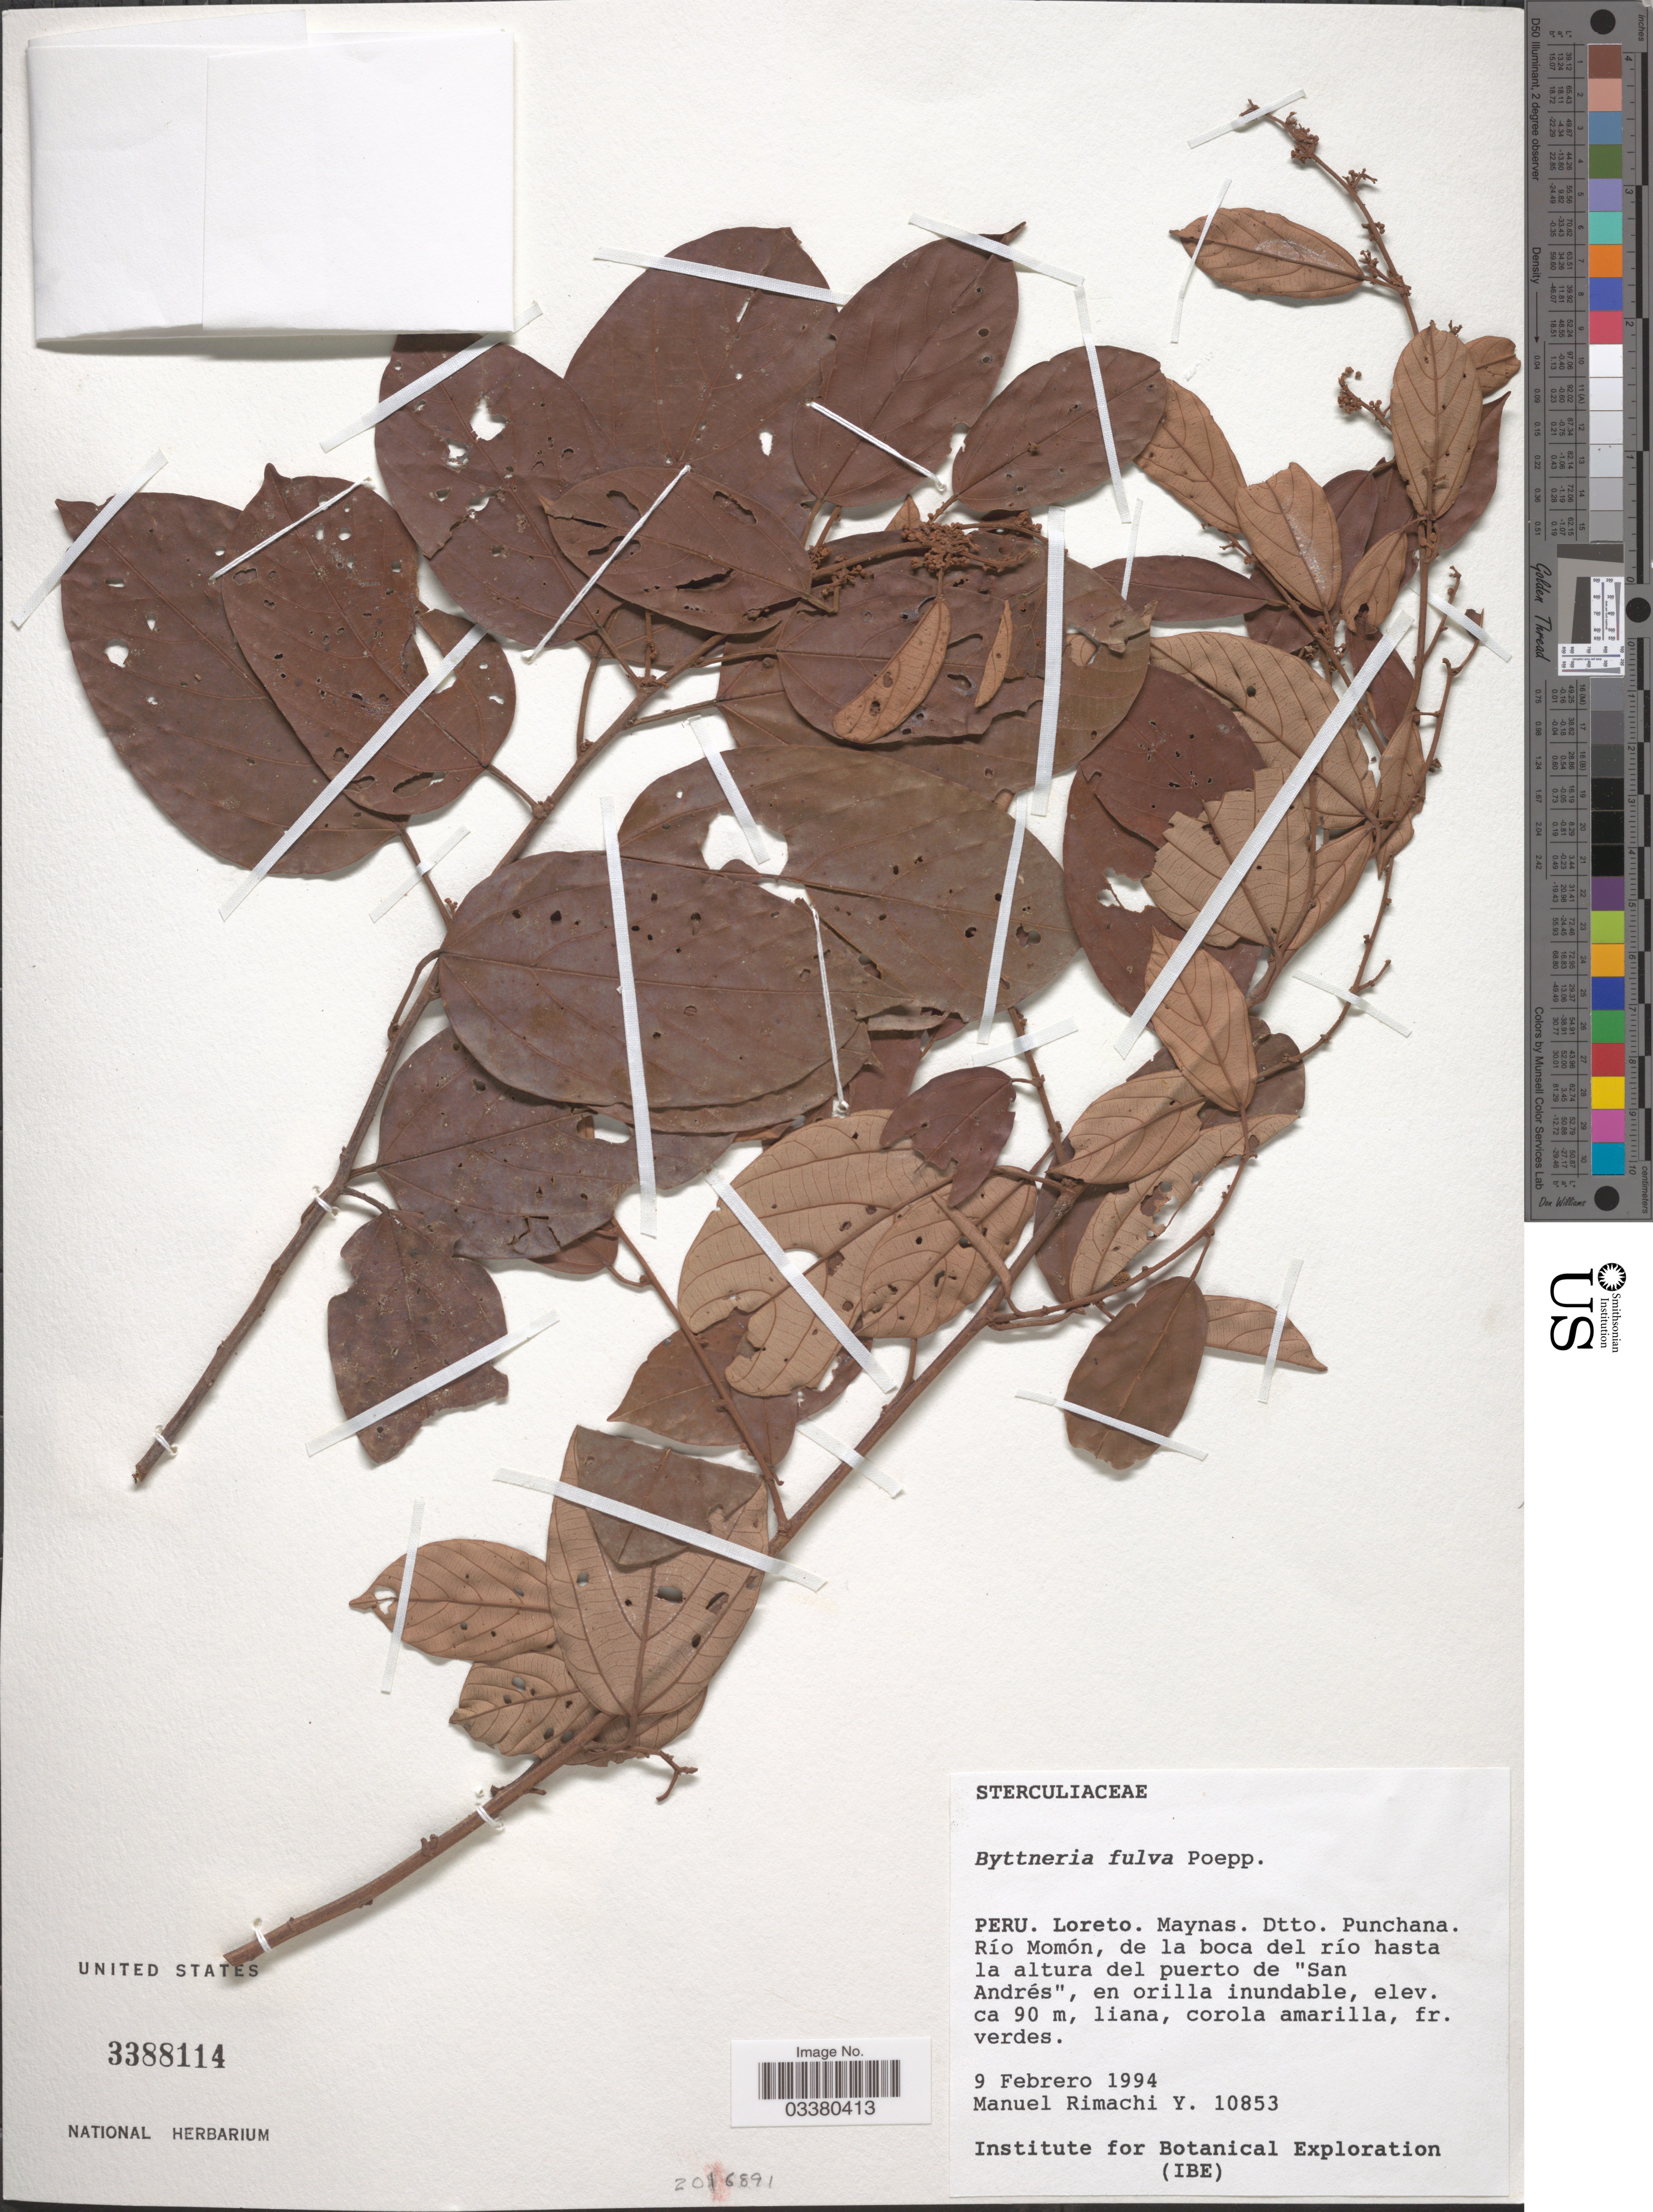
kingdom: Plantae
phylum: Tracheophyta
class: Magnoliopsida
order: Malvales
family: Malvaceae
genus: Byttneria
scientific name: Byttneria fulva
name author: Poepp.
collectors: M. Rimachi Y.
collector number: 10853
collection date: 1994-02-09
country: Peru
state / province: Loreto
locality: Maynas. Dtto. Punchana. Río Momón, de la boca del río hasta la altura del puerto de "San Andrés" en orilla inundable.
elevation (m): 90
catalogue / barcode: US 3388114